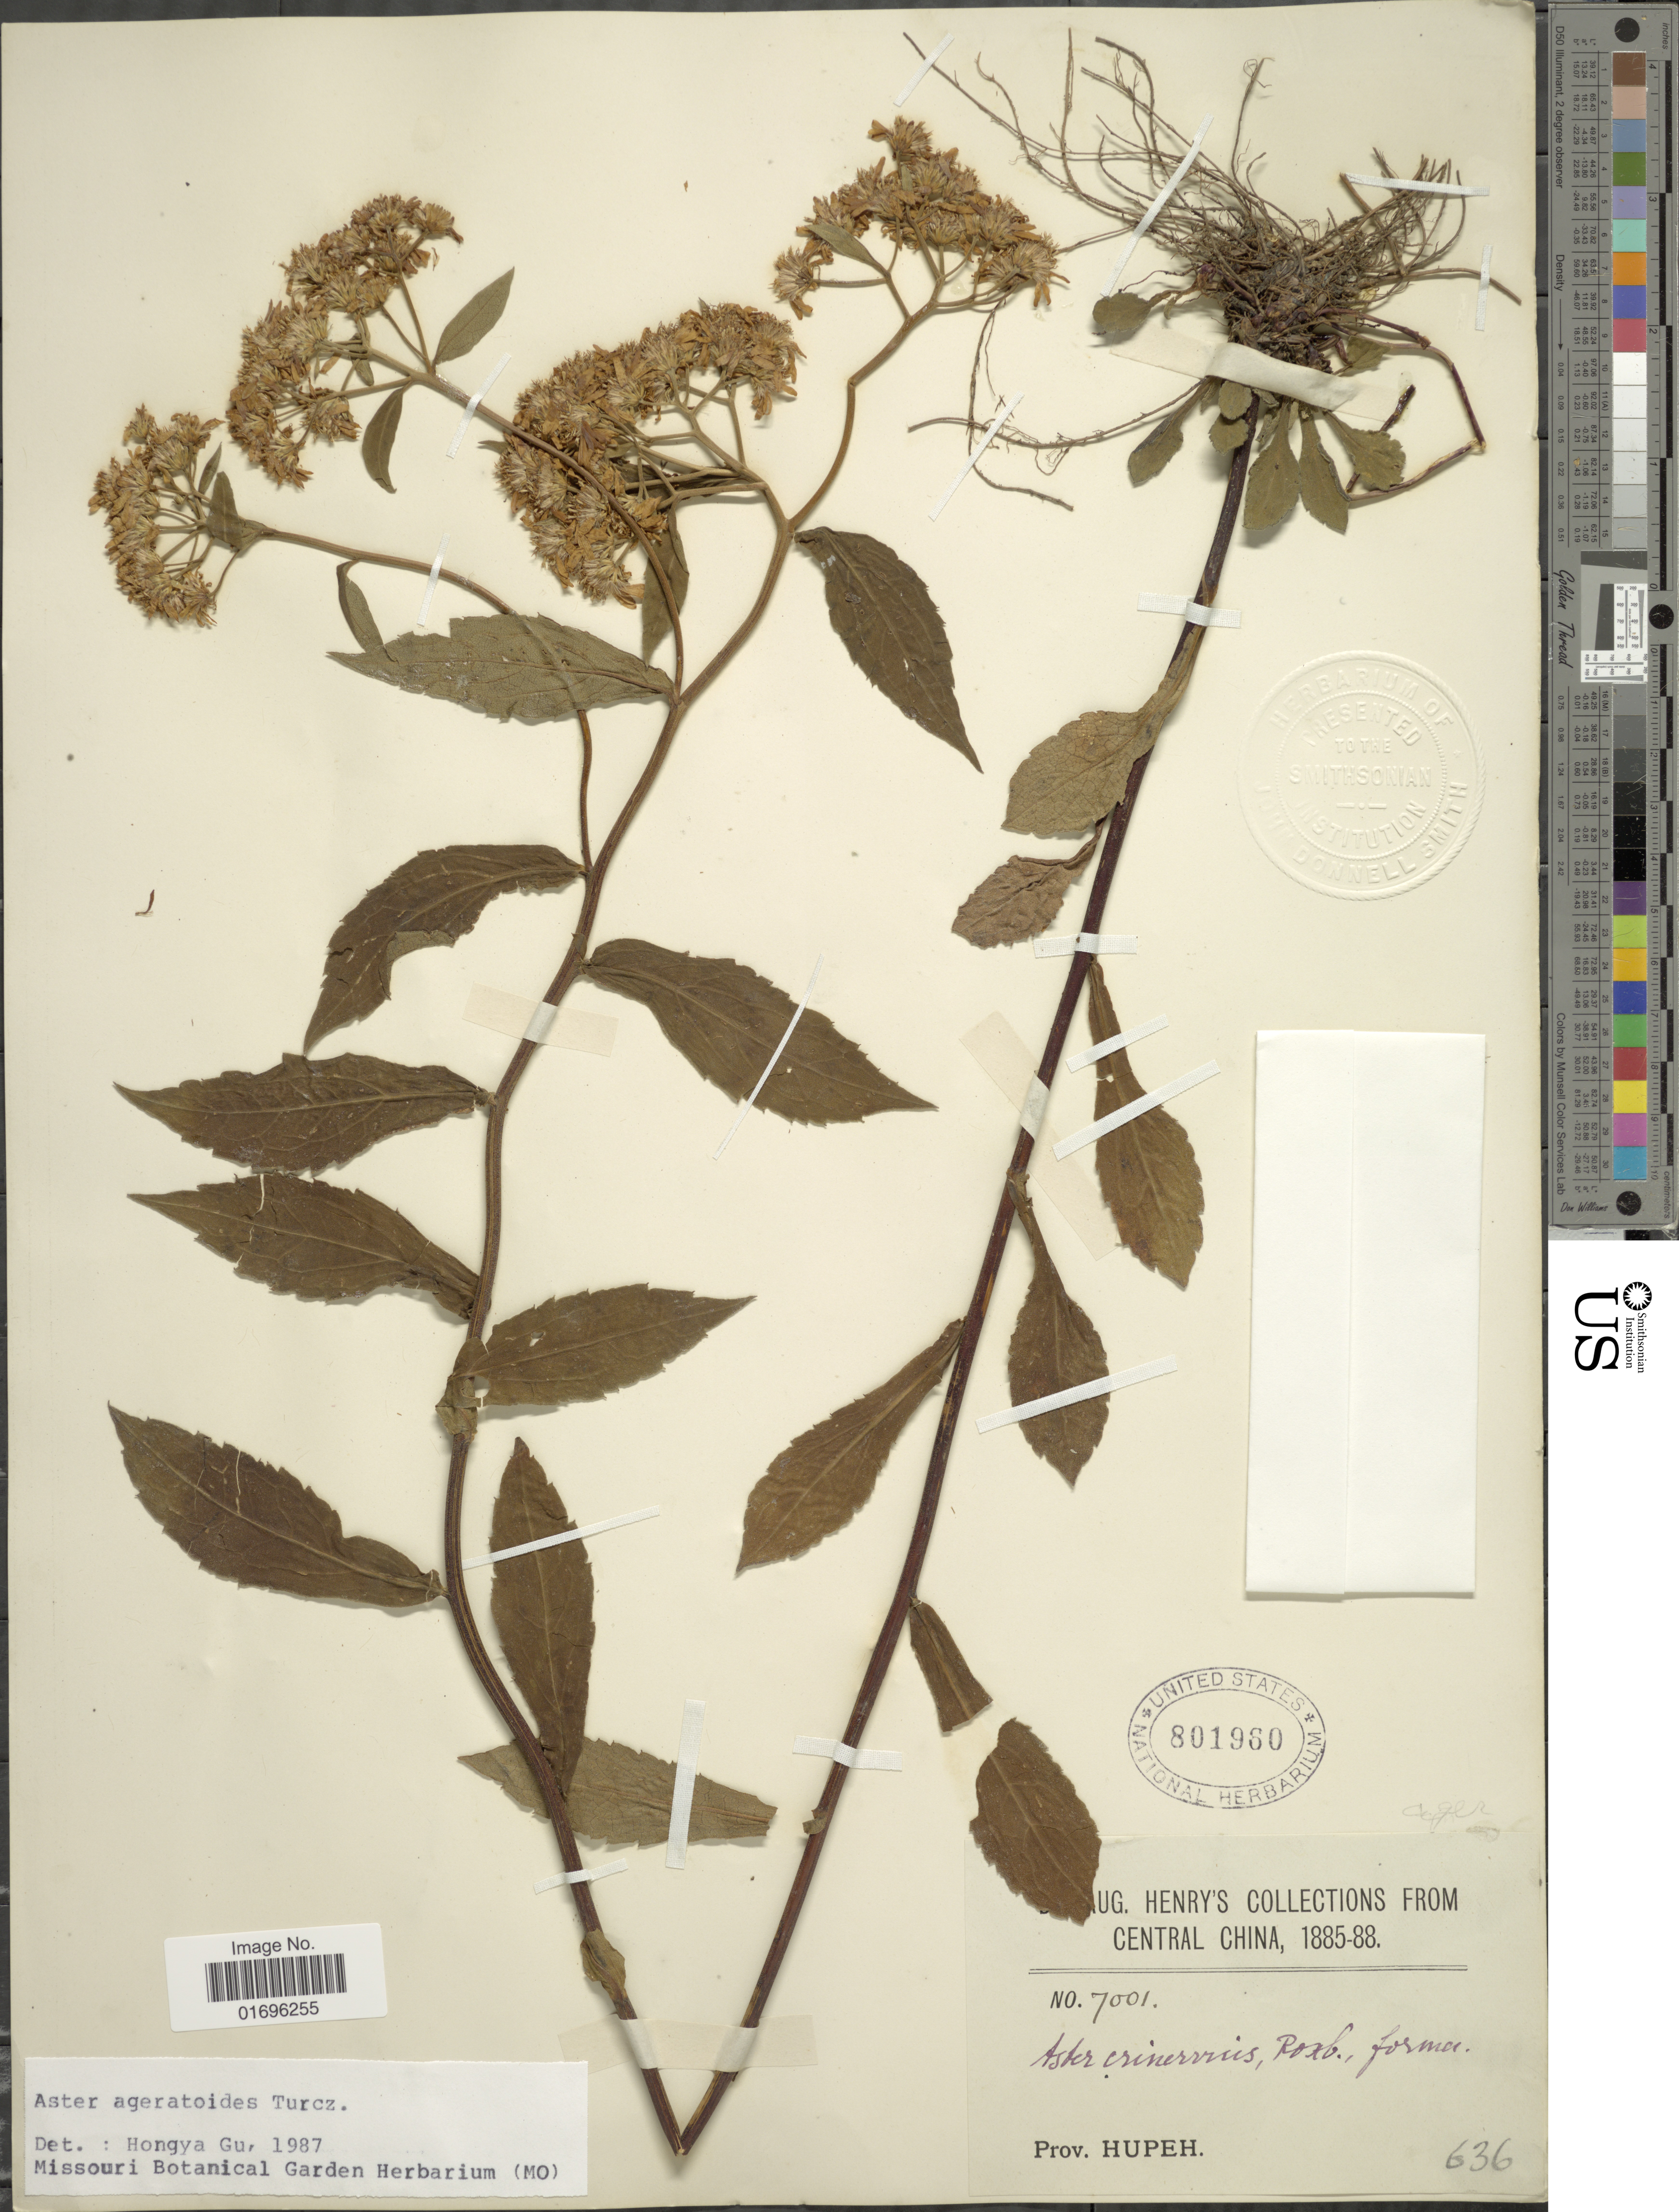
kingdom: Plantae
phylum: Tracheophyta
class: Magnoliopsida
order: Asterales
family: Asteraceae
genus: Aster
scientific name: Aster ageratoides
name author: Turcz.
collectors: A. Henry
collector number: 7001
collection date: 1885/1888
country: China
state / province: Hubei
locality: Central China. Prov. Hupeh.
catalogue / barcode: US 801960